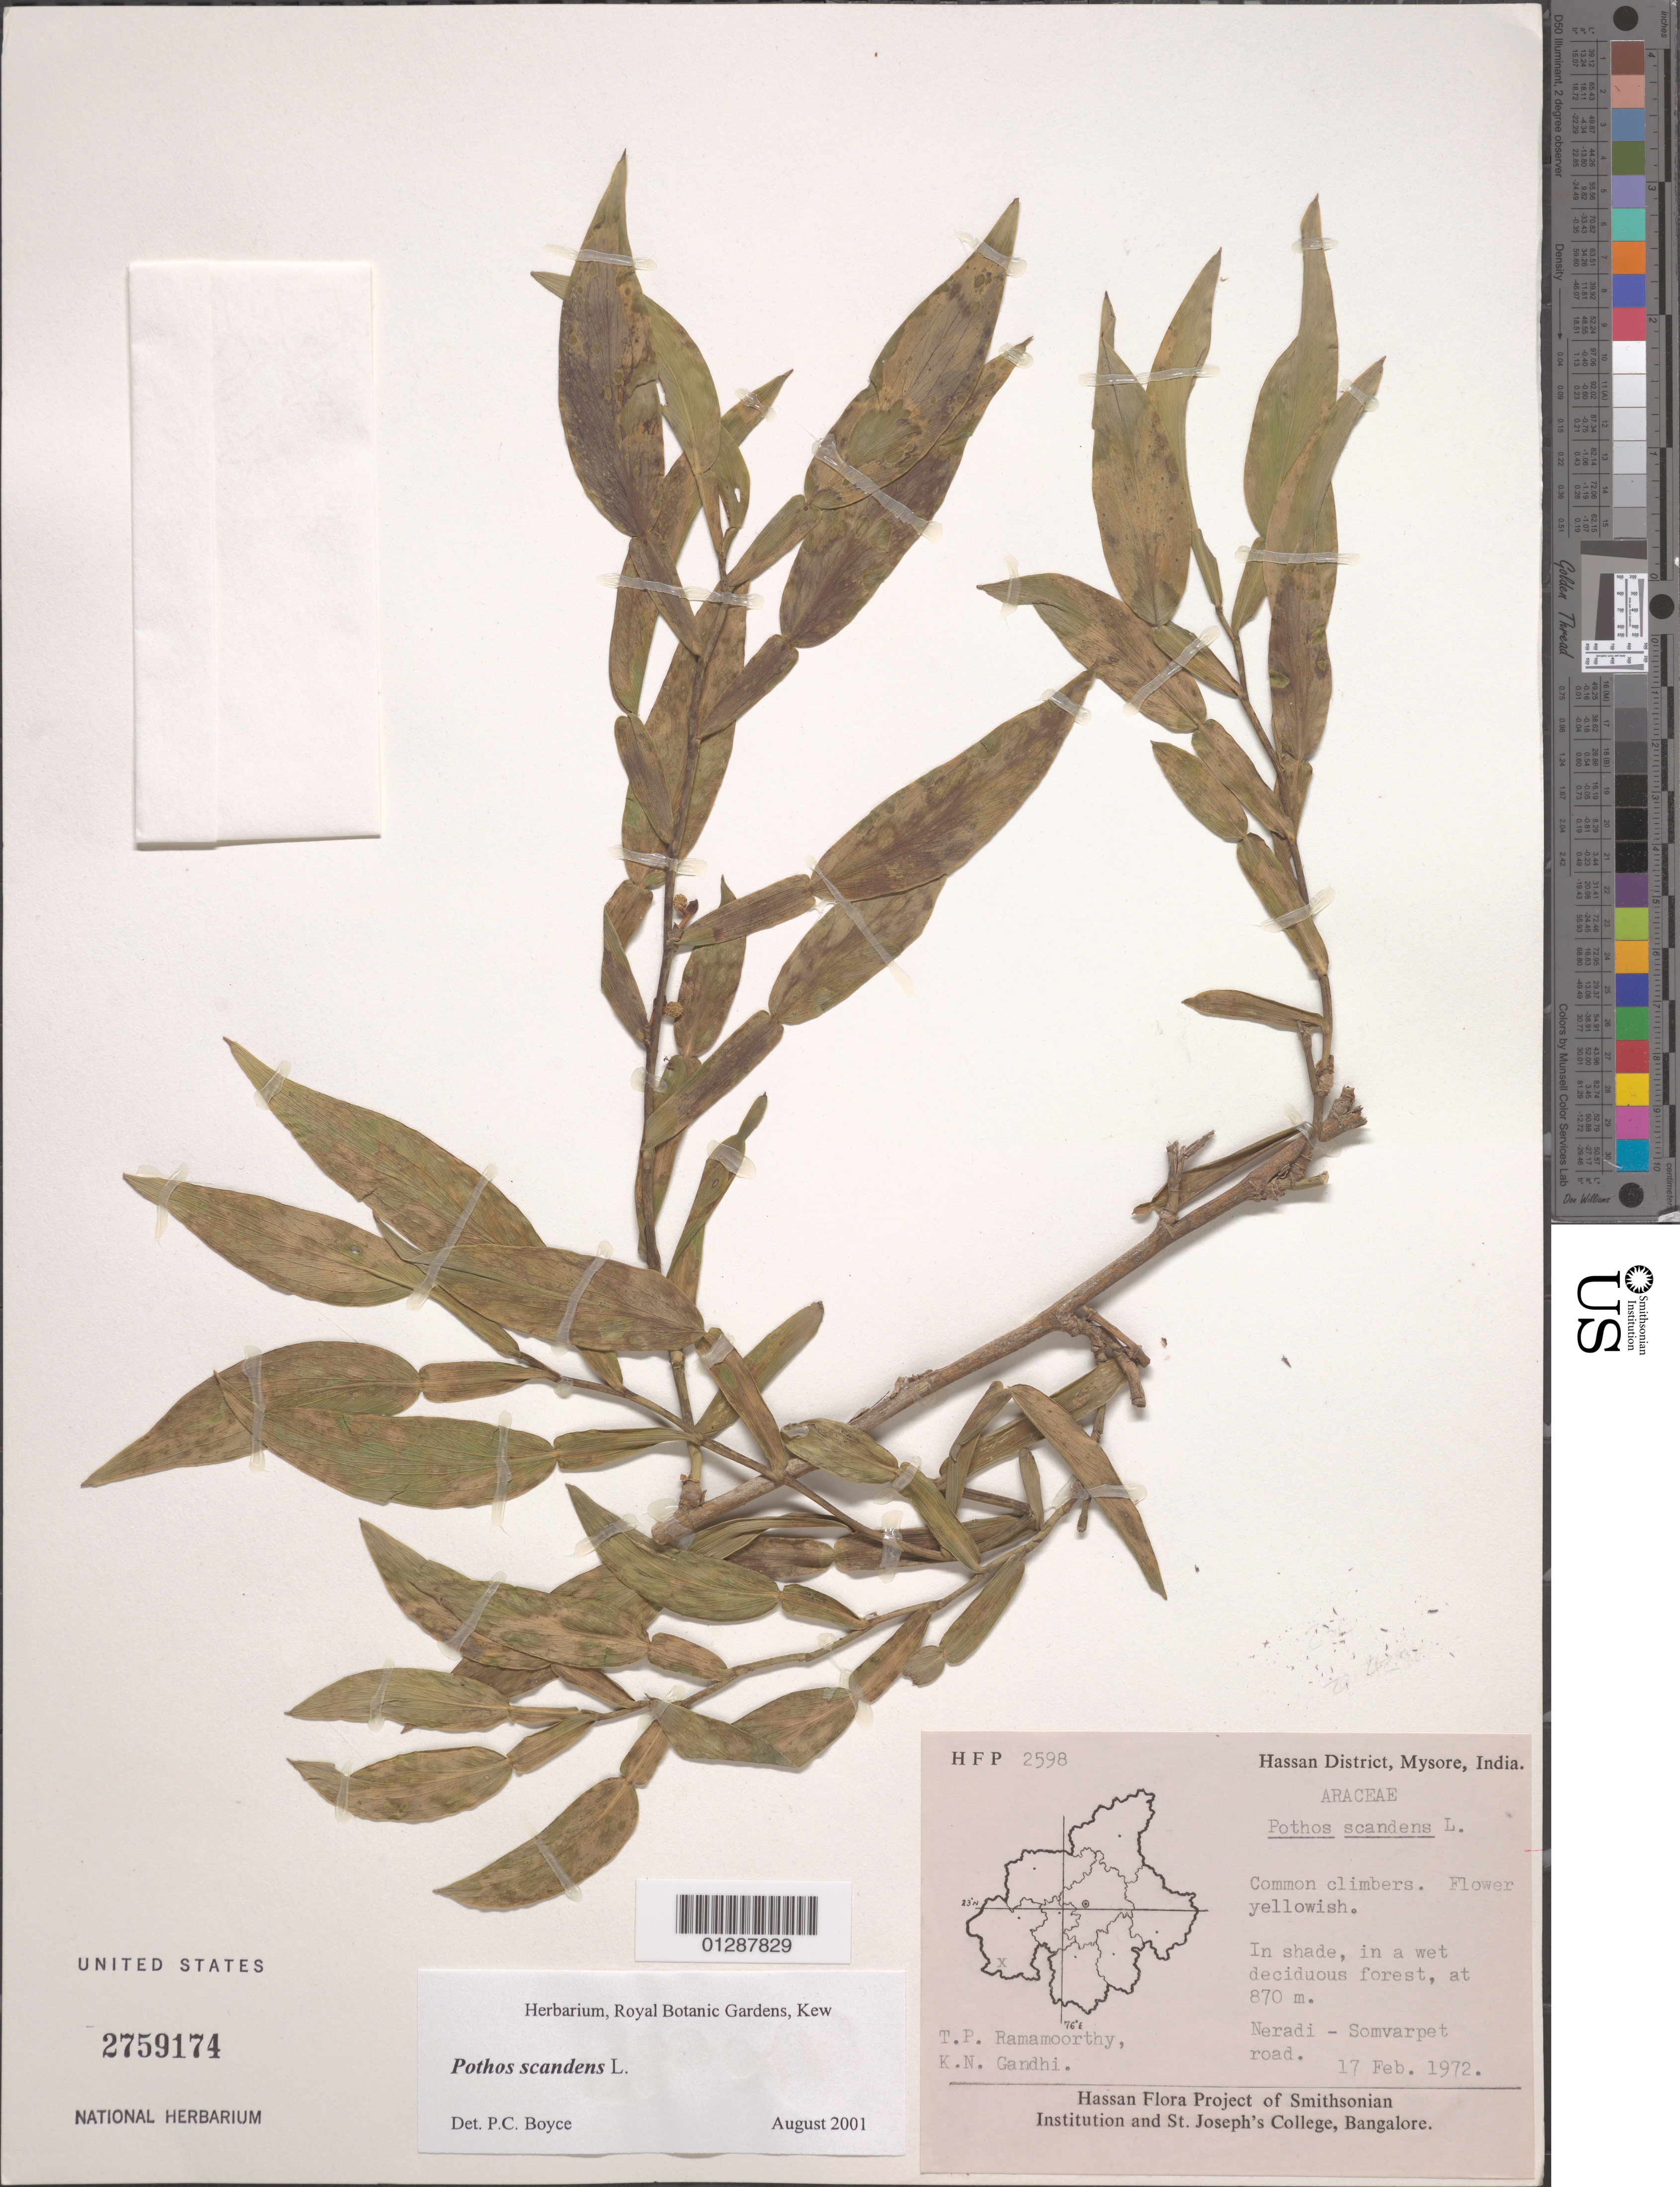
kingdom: Plantae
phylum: Tracheophyta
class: Liliopsida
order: Alismatales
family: Araceae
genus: Pothos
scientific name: Pothos scandens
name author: L.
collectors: T. P. Ramamoorthy & K. N. Gandhi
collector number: HFP 2598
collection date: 1972-02-17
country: India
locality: Hassan District, Mysore. Neradi-Somvarpet road.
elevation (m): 870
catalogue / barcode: US 2759174